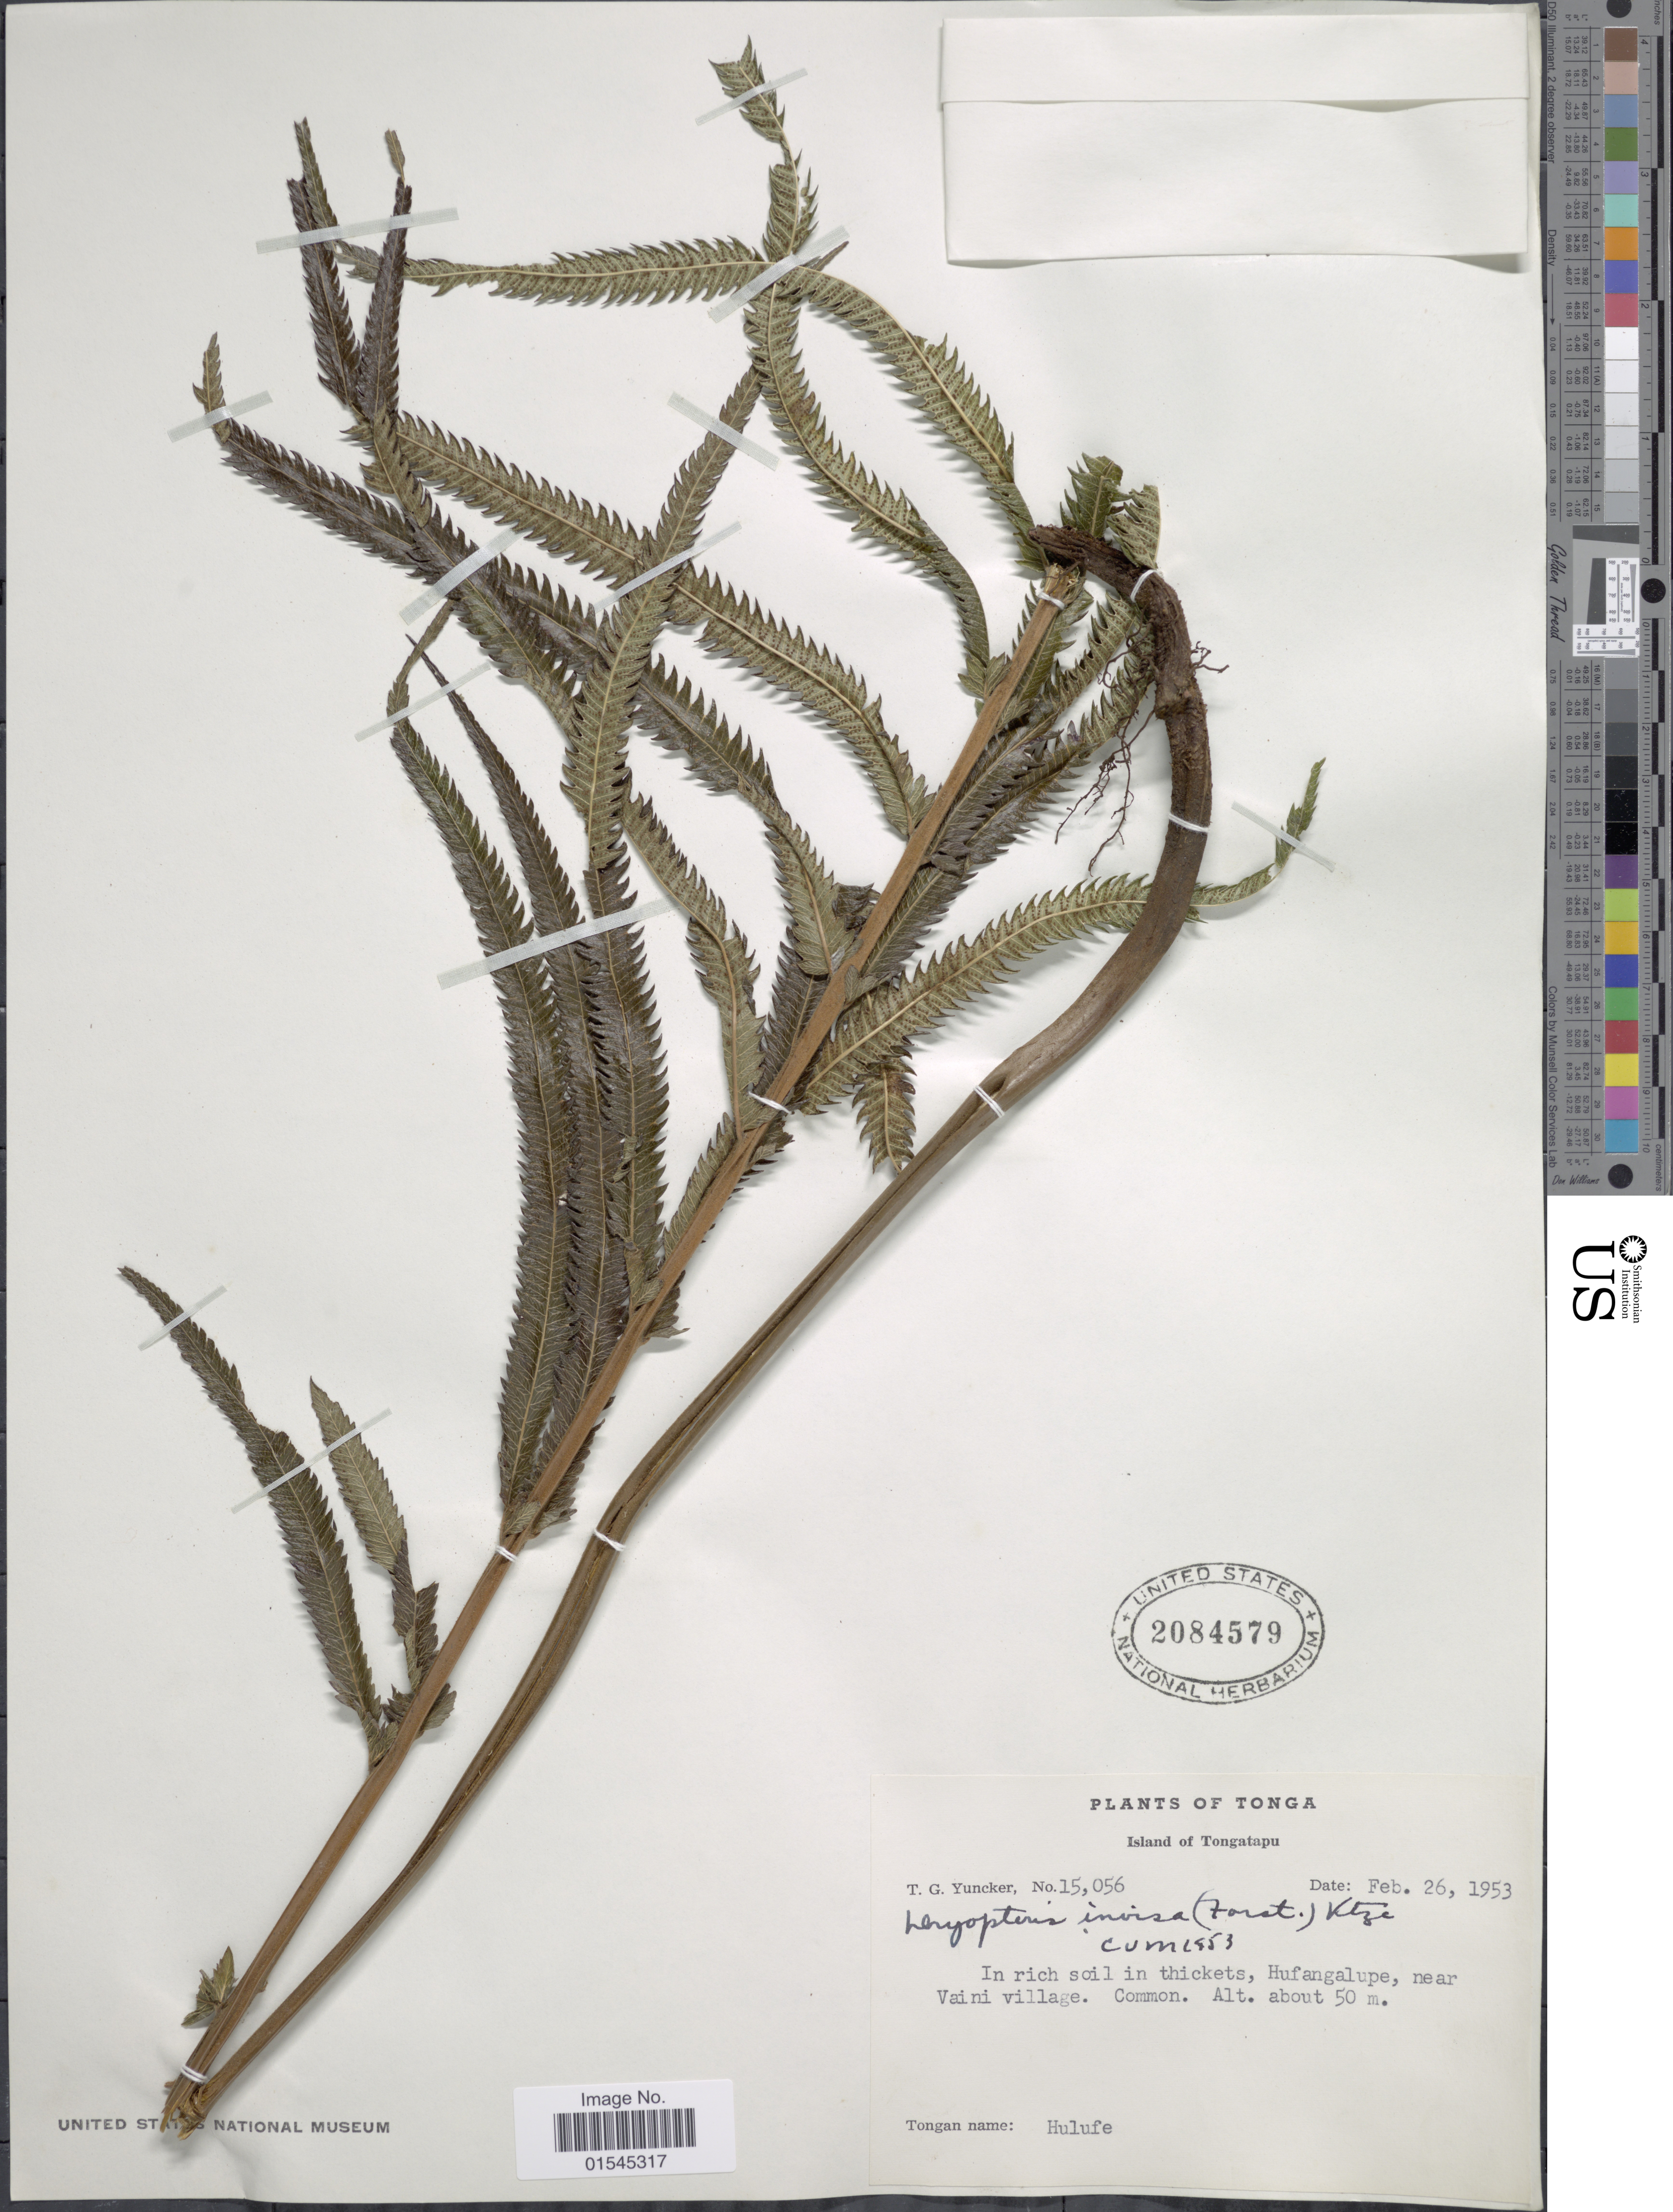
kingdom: Plantae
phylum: Tracheophyta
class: Polypodiopsida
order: Polypodiales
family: Thelypteridaceae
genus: Sphaerostephanos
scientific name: Sphaerostephanos invisus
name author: (G. Forst.) Holttum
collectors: T. G. Yuncker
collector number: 15056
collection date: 1953-02-26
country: Tonga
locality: Island of Tongatapu. In ric soil in thickets, Hufangalupe, near Vaini village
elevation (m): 50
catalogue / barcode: US 2084579